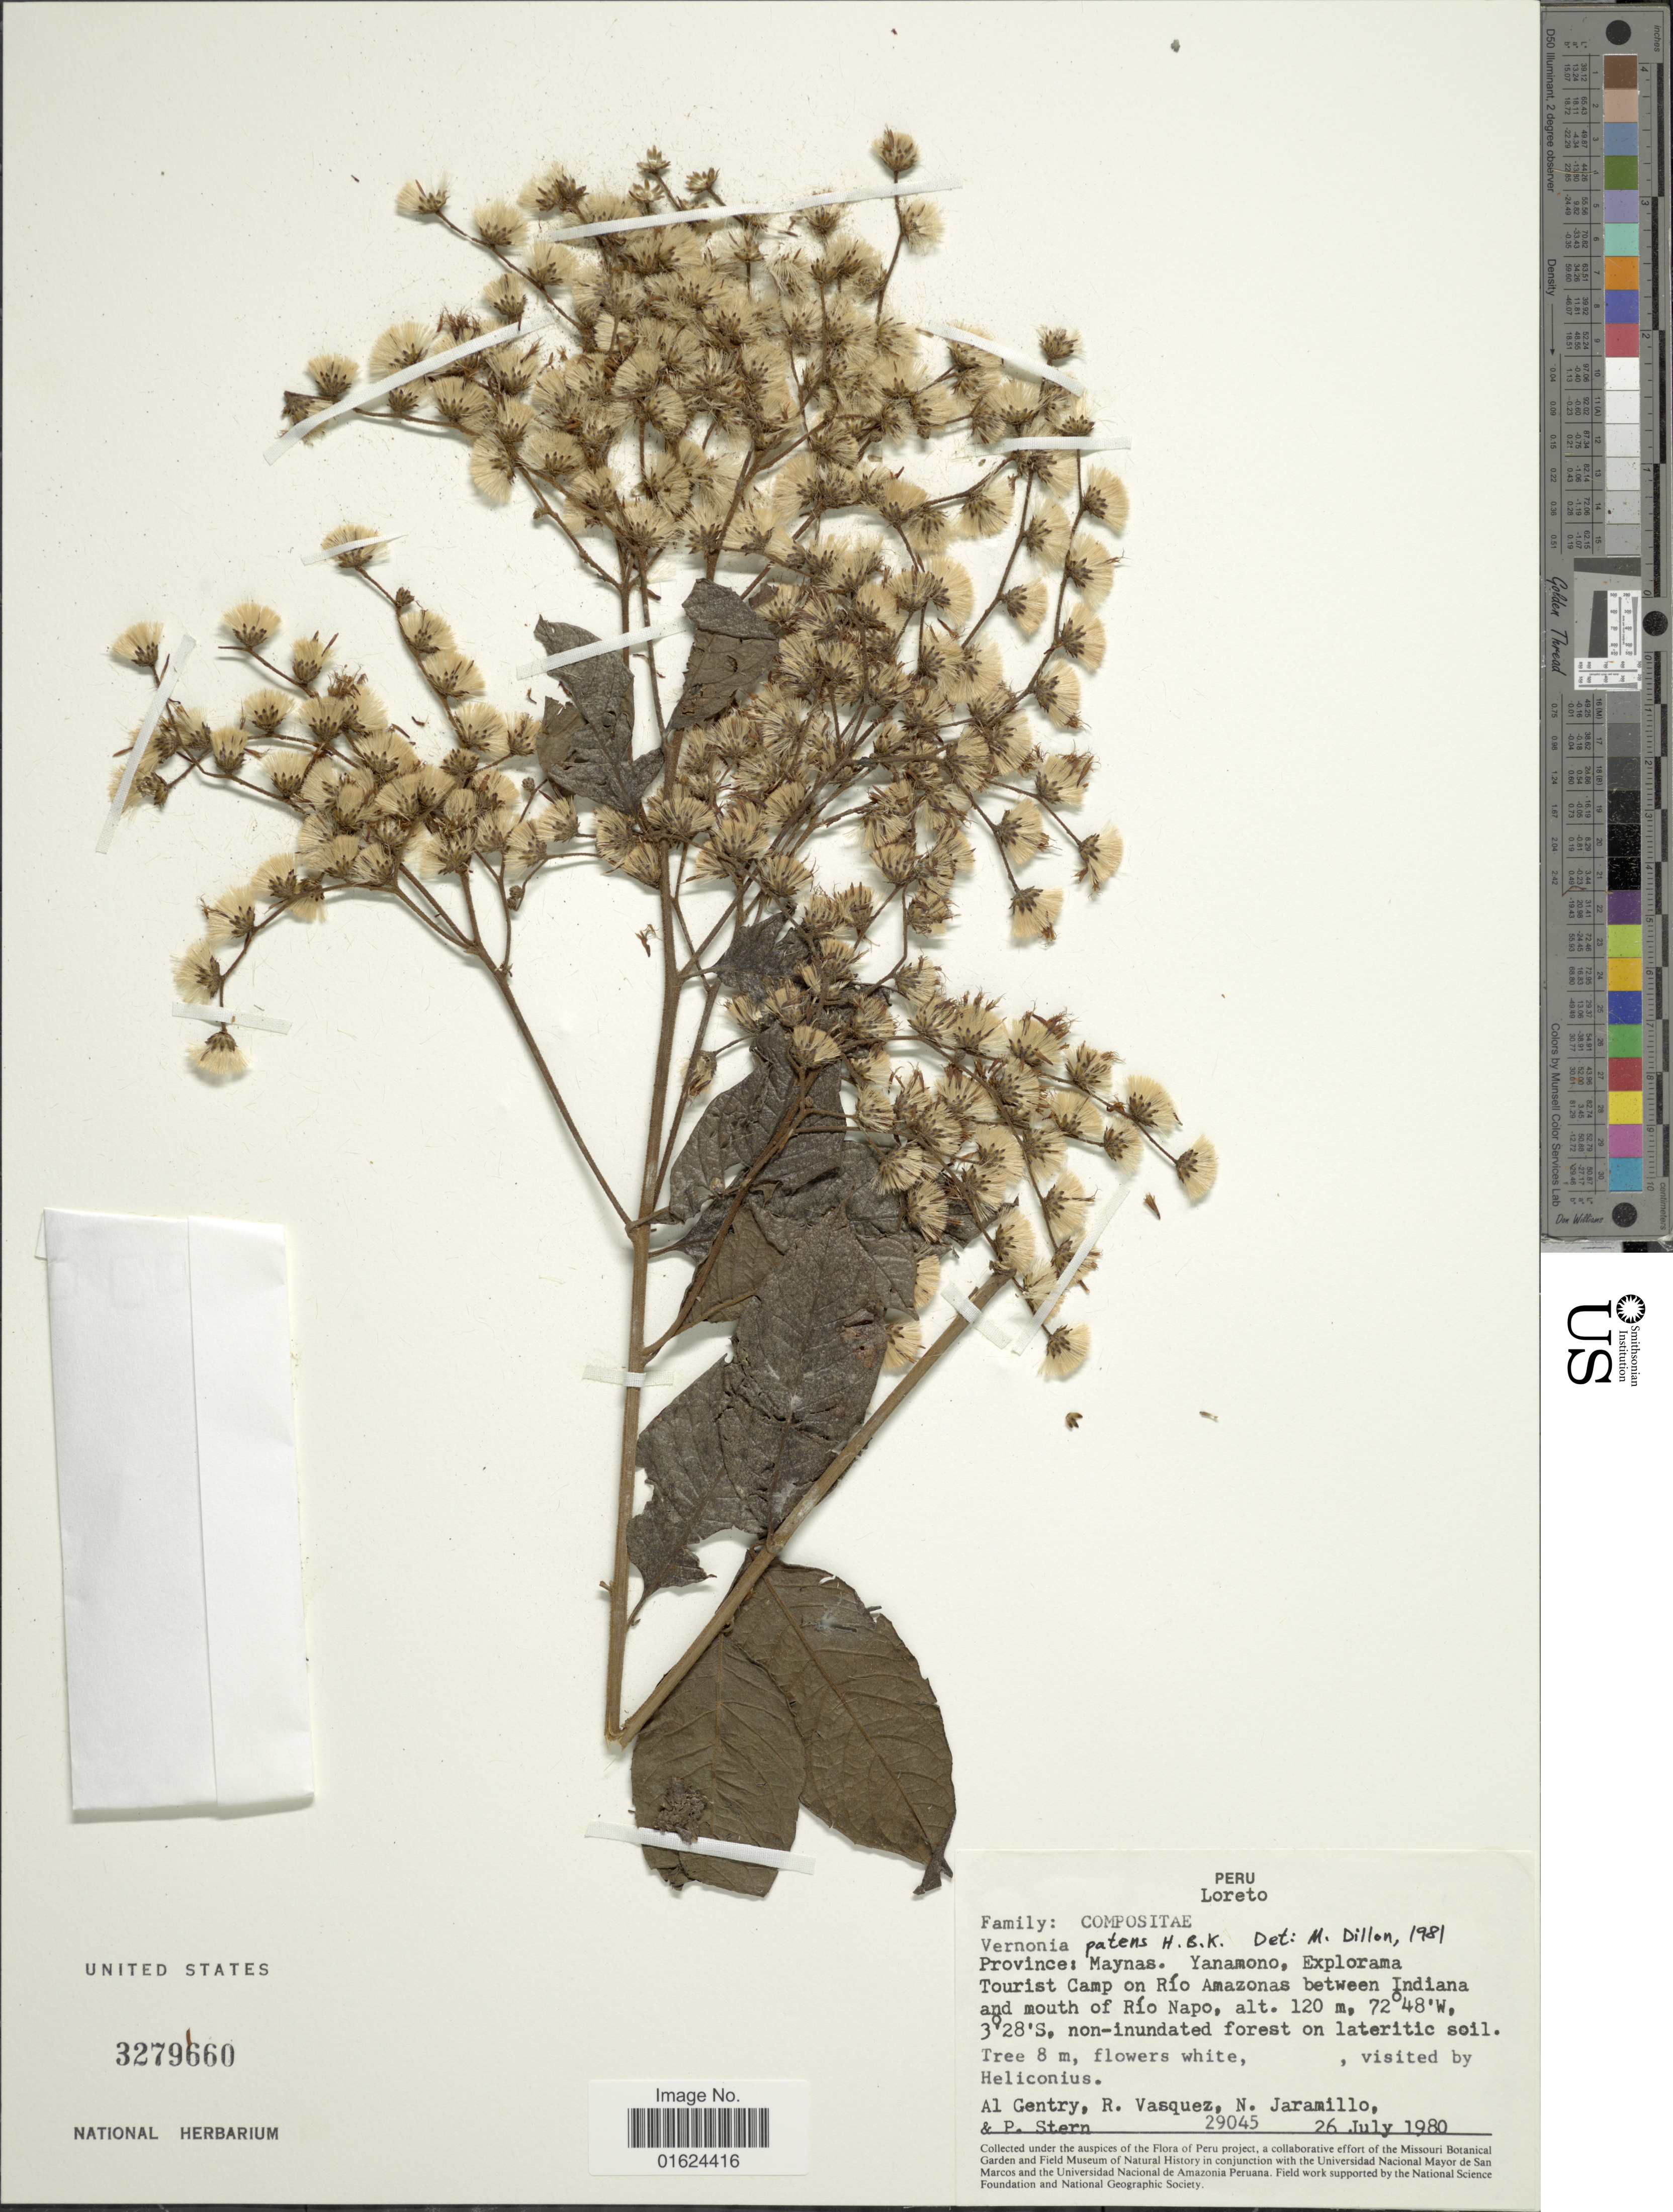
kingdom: Plantae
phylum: Tracheophyta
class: Magnoliopsida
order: Asterales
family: Asteraceae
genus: Vernonanthura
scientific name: Vernonanthura patens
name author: (Kunth) H. Rob.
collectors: A. H. Gentry, R. Vasquez, N. Jaramillo & P. Stern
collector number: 29045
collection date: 1980-07-26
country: Peru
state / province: Loreto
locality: Province: Maynas. Yanamono, Explorama Tourist Camp on Río Amazonas between Indiana and mouth of Río Napo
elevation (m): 120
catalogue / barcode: US 3279660